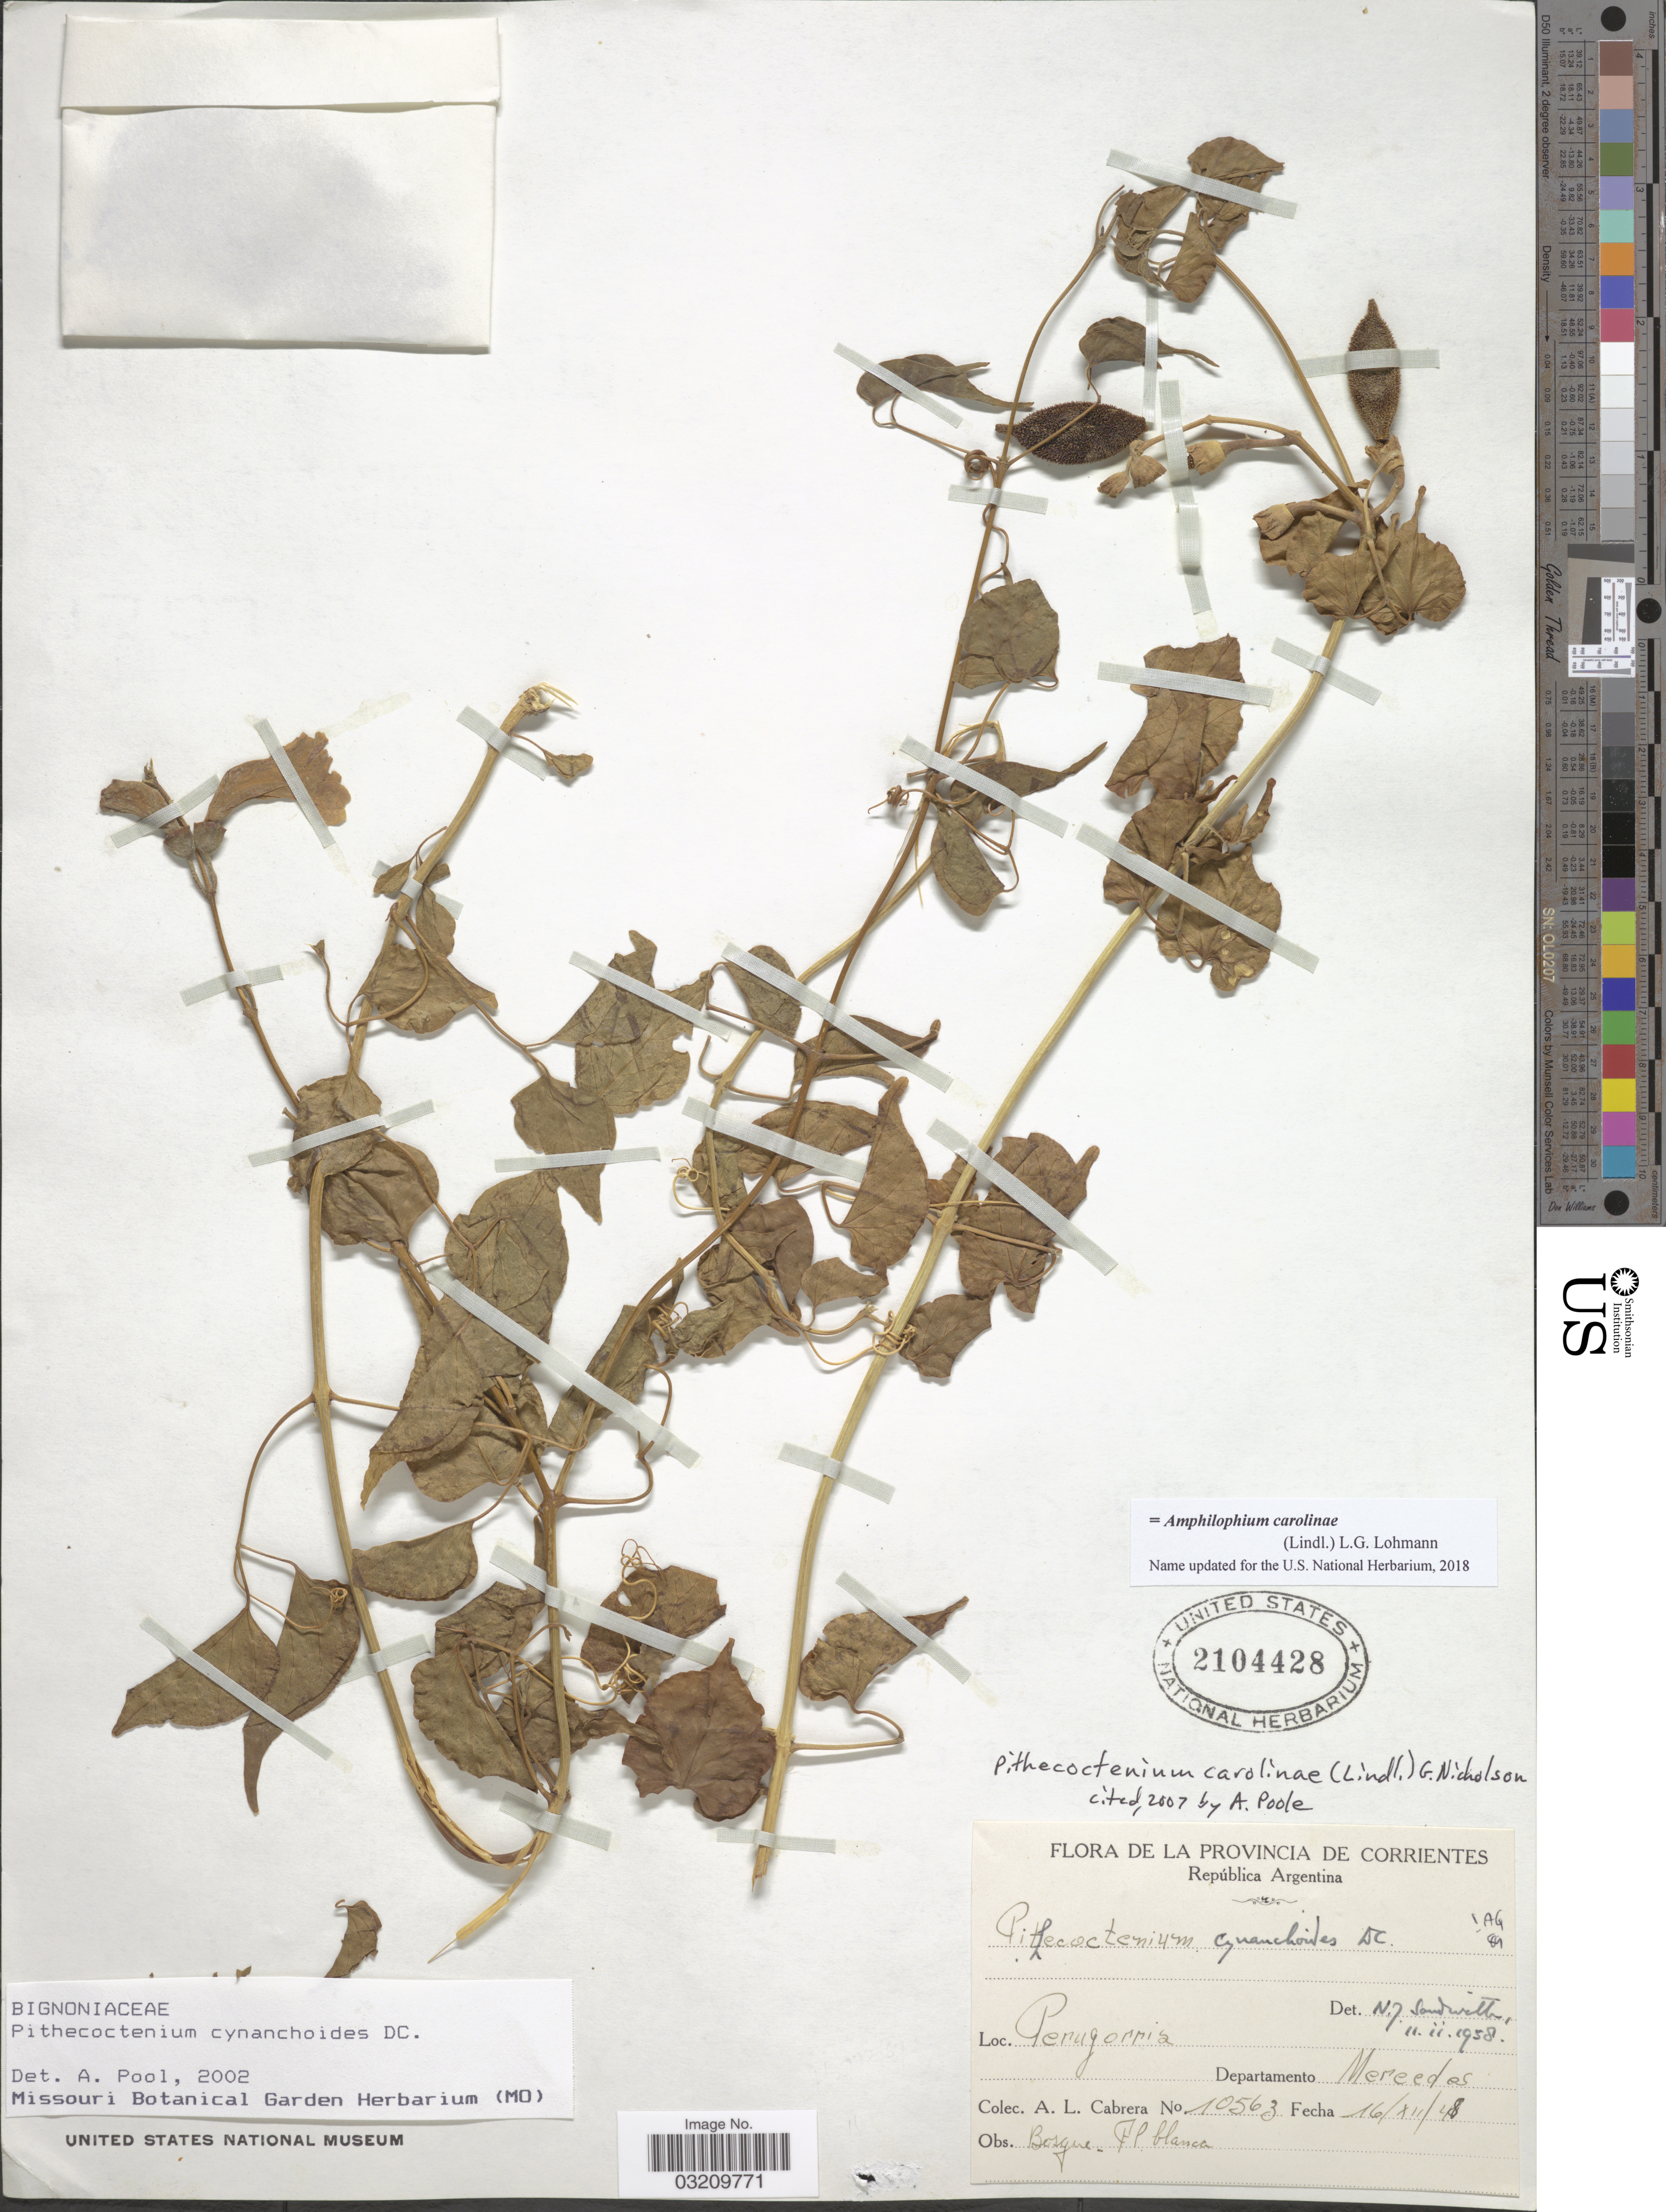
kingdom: Plantae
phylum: Tracheophyta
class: Magnoliopsida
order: Lamiales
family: Bignoniaceae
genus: Amphilophium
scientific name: Amphilophium carolinae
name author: (Lindl.) L.G. Lohmann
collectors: A. L. Cabrera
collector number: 10563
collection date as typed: Transcribed d/m/y: 16/12/48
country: Argentina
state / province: Corrientes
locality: Perugorria. Departamento Mercedes.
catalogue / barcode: US 2104428